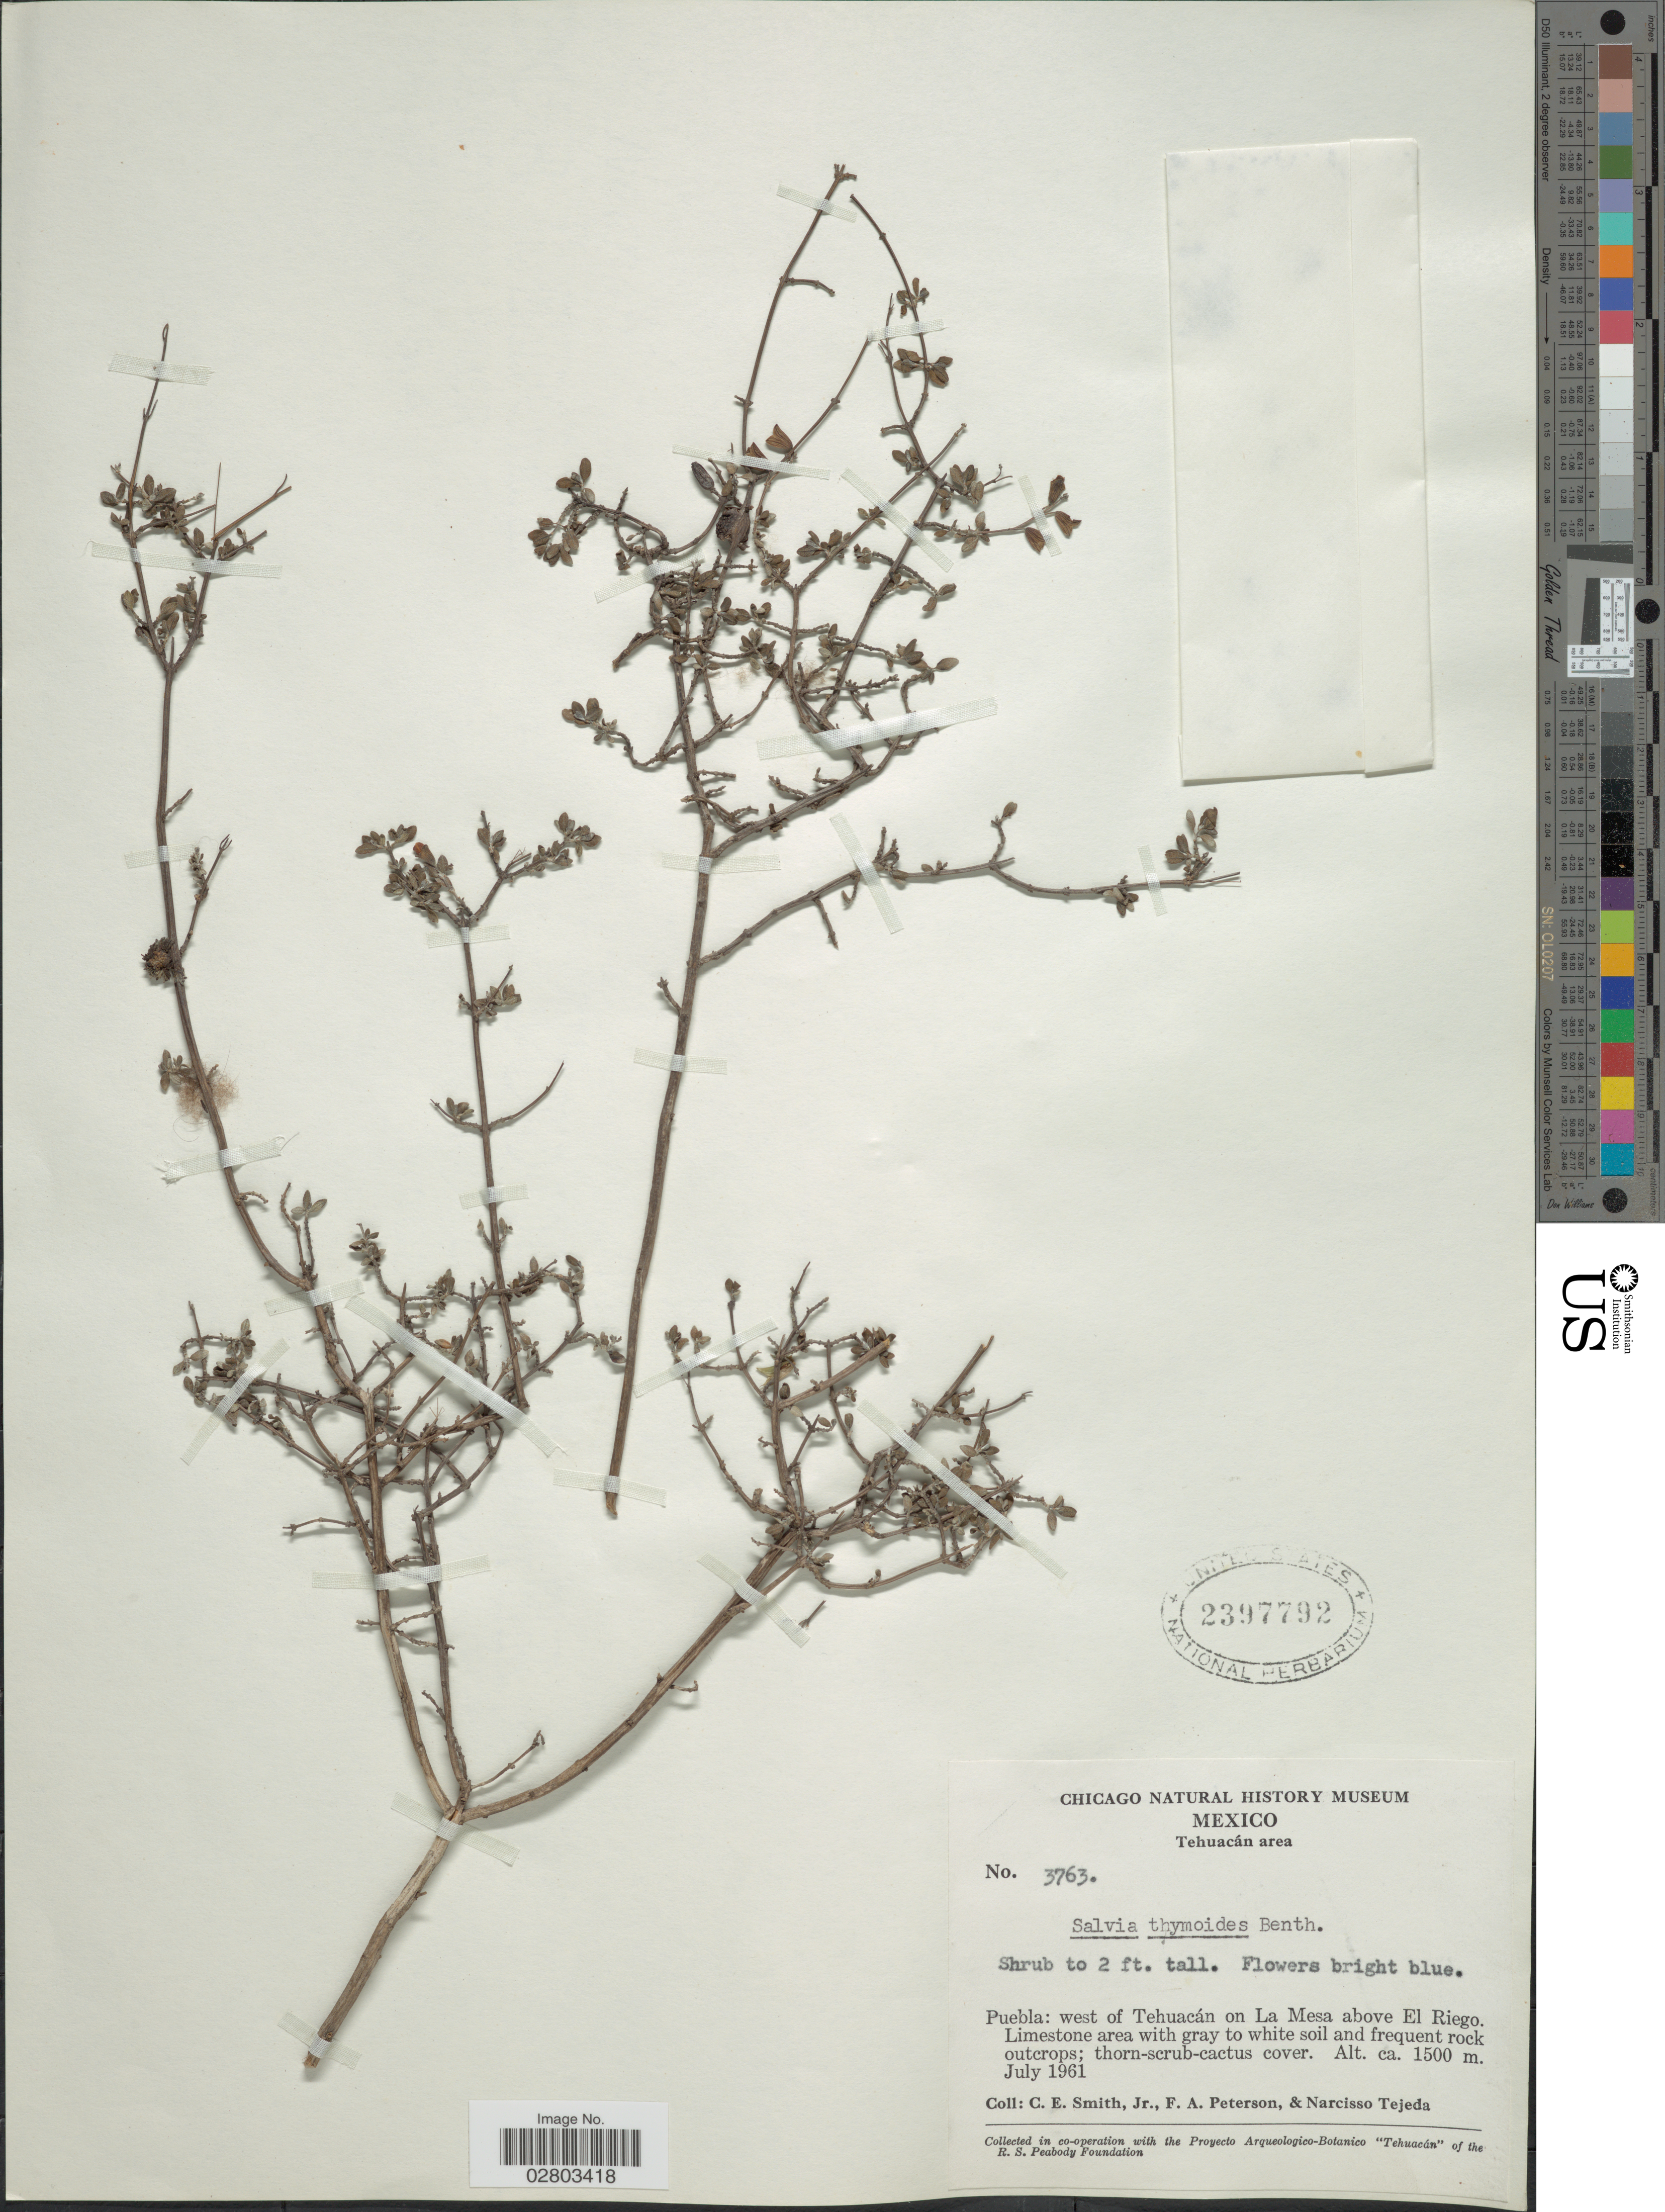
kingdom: Plantae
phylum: Tracheophyta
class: Magnoliopsida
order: Lamiales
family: Lamiaceae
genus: Salvia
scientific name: Salvia thymoides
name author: Benth.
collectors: C. E. Smith Jr., F. A. Peterson & N. Tejeda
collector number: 3763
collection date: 1961-07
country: Mexico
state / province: Puebla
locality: Tehuacán area, west of Tehuacán on La Mesa above El Riego.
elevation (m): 1500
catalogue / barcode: US 2397792